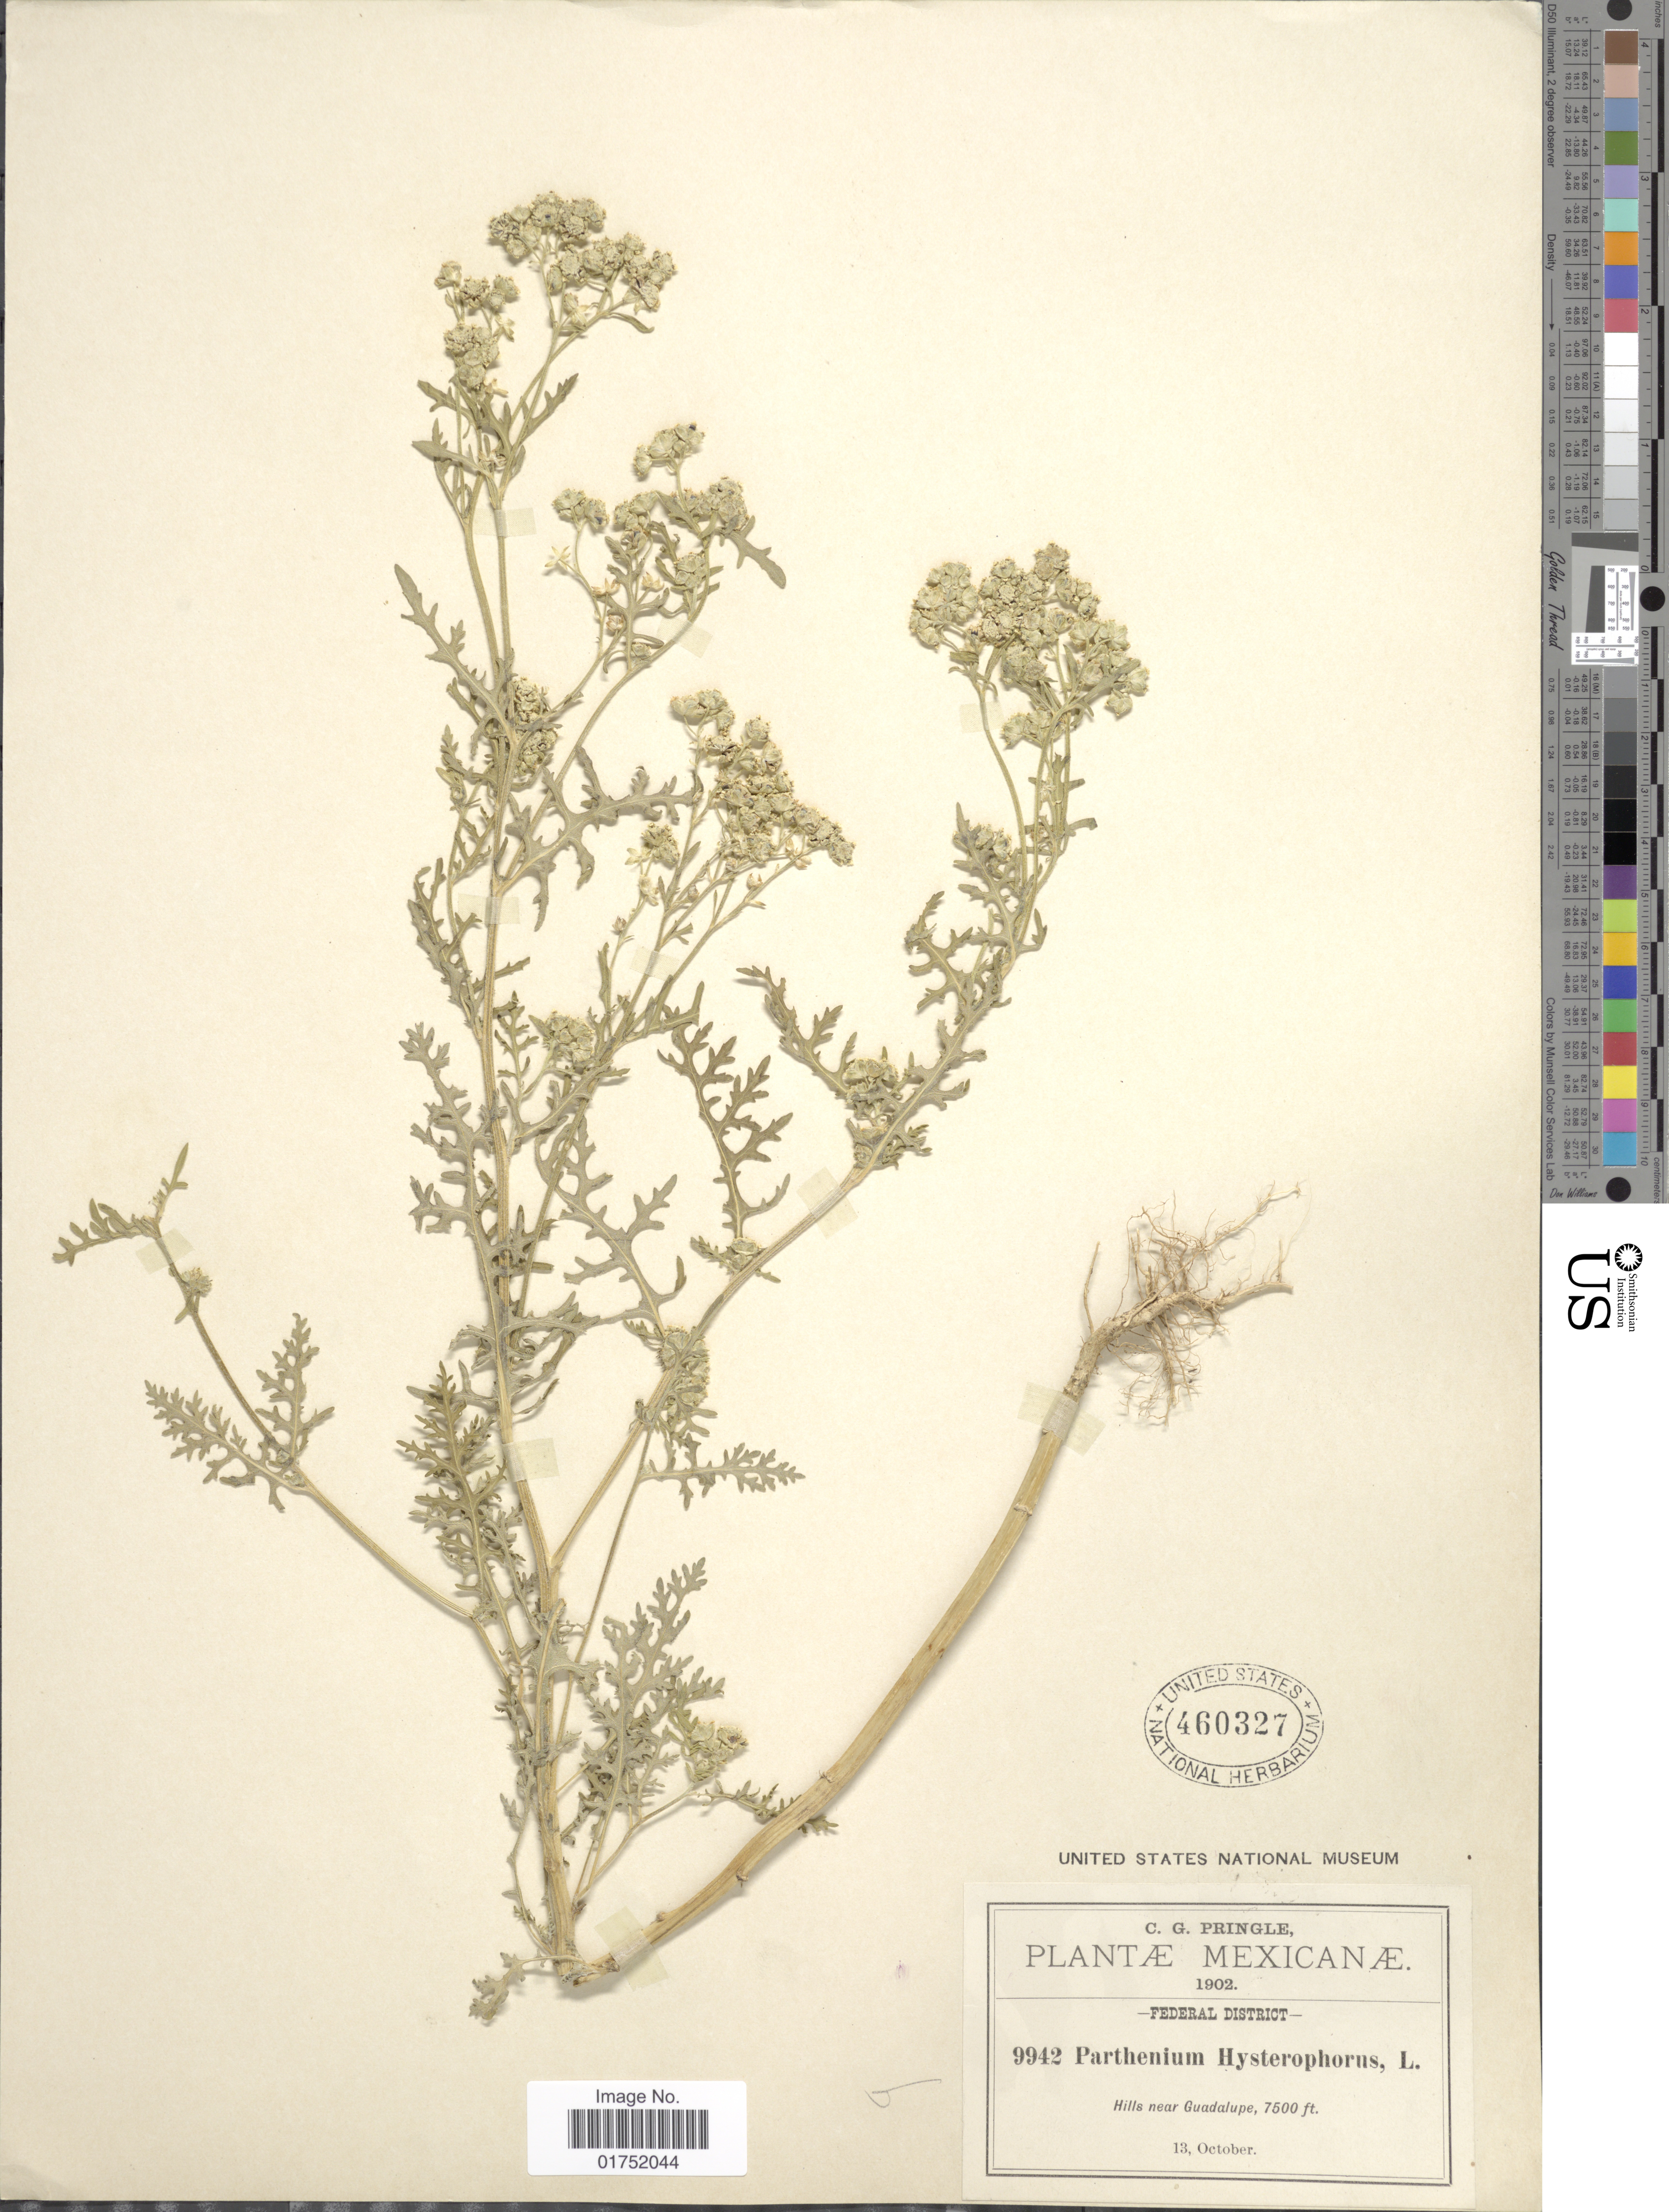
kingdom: Plantae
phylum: Tracheophyta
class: Magnoliopsida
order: Asterales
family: Asteraceae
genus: Parthenium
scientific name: Parthenium bipinnatifidum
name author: (Ortega) Rollins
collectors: C. G. Pringle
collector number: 9942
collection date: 1902-10-13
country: Mexico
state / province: Distrito Federal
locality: Federal District, Hills near Guadalupe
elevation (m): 2286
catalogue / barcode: US 460327